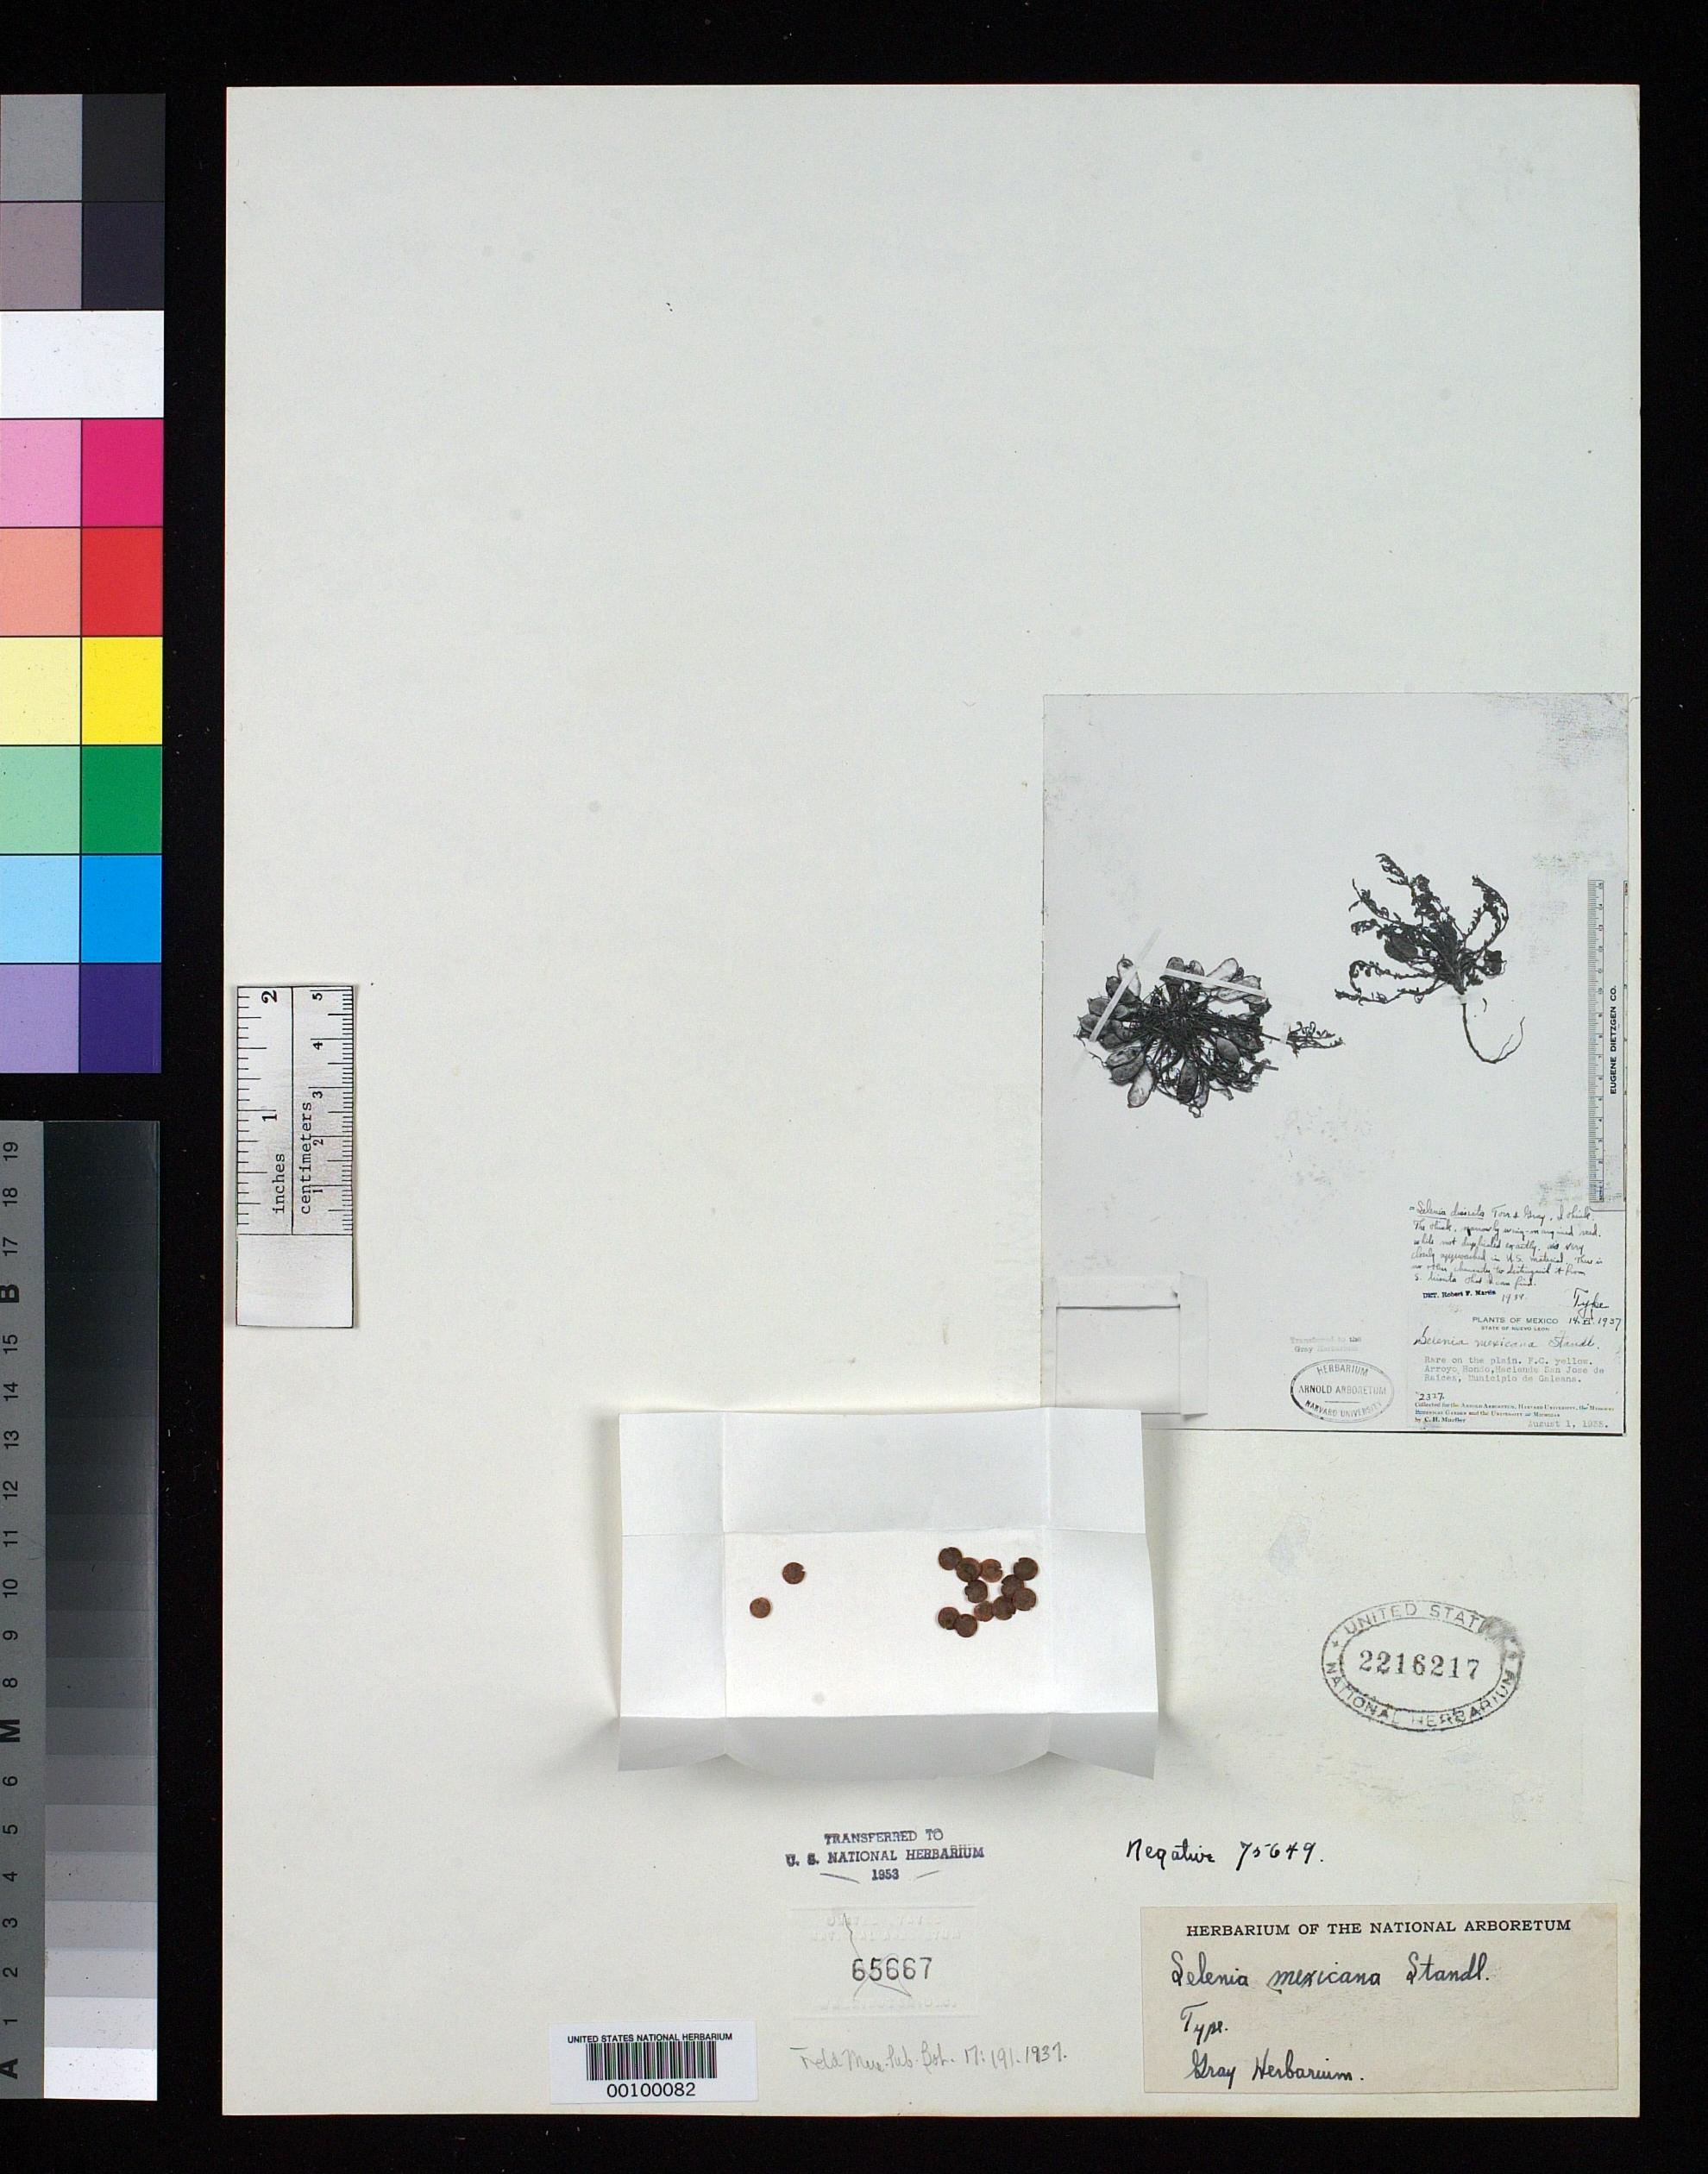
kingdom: Plantae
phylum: Tracheophyta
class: Magnoliopsida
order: Brassicales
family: Brassicaceae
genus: Selenia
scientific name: Selenia mexicana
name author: Standl.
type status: Isotype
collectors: C. H. Muller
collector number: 2327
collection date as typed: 01 Aug 1935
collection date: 1935-08-01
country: Mexico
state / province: Nuevo León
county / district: Galeana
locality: Arroyo Hondo, Hacienda San Jose de Raices.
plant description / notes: Photograph and fragmentary material of type specimen ex Gray Herbarium (GH).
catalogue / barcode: US 2216217